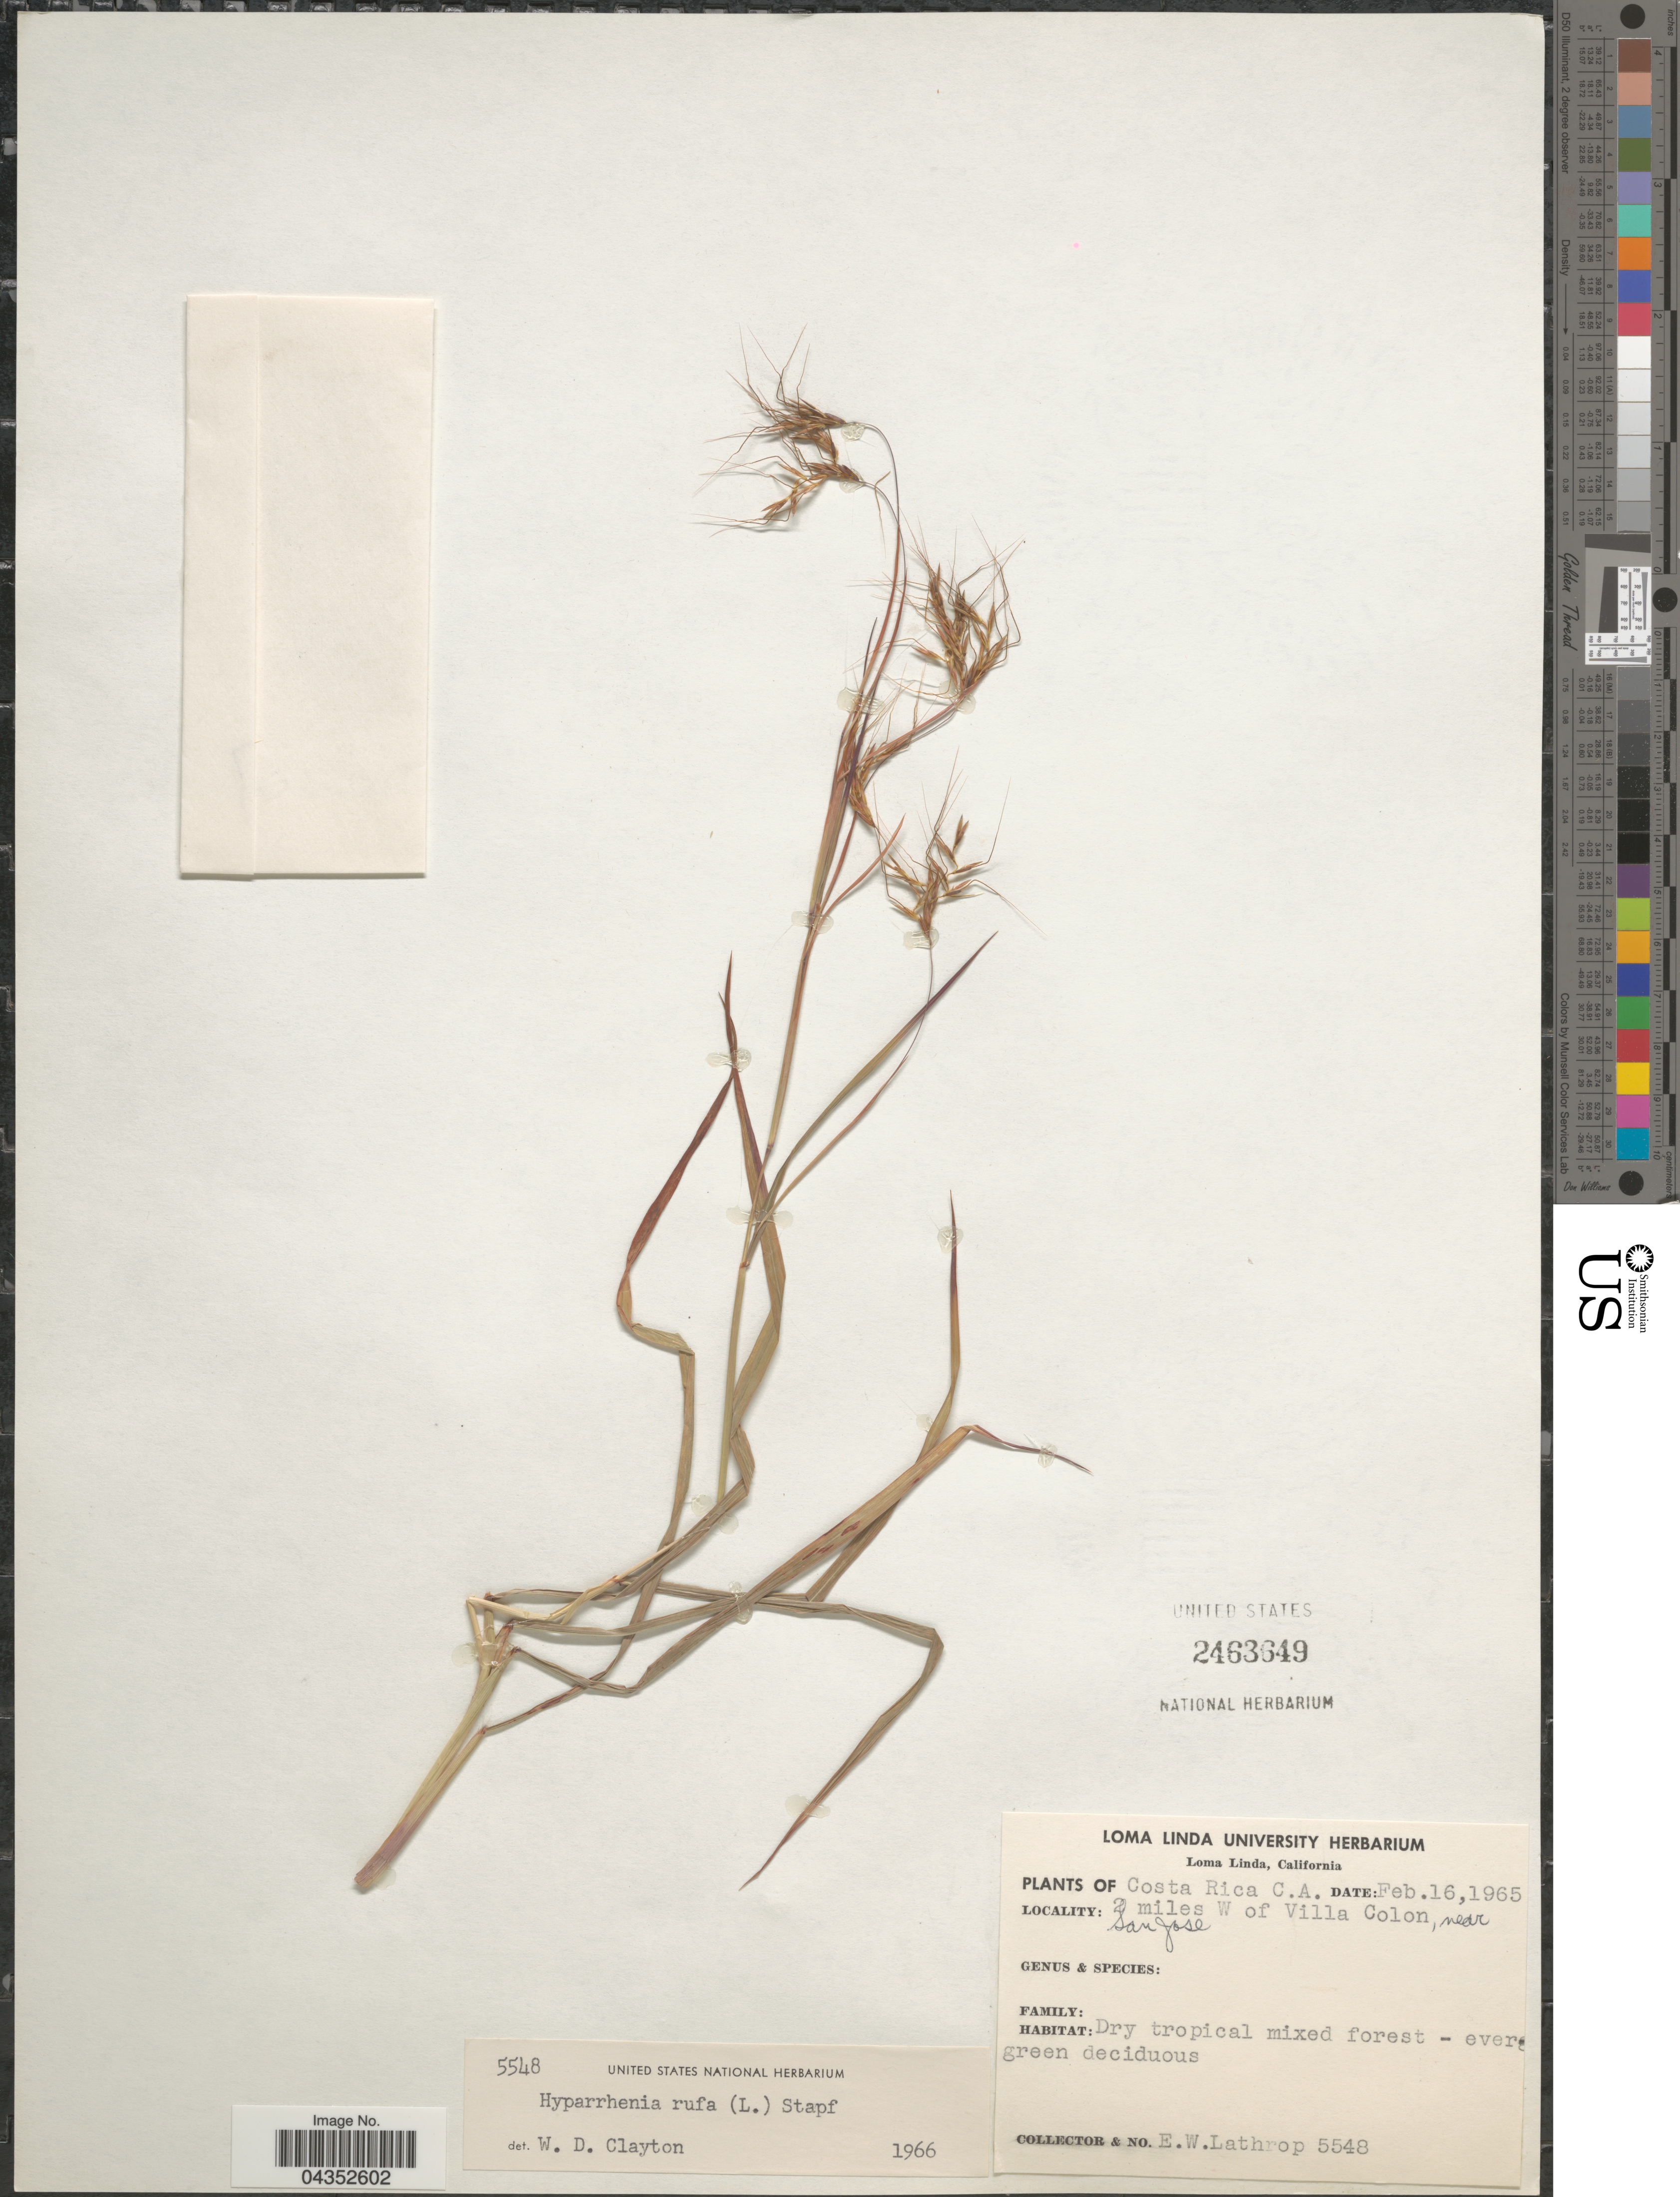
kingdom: Plantae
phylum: Tracheophyta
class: Liliopsida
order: Poales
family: Poaceae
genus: Hyparrhenia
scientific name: Hyparrhenia rufa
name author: (Nees) Stapf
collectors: E. W. Lathrop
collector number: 5548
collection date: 1965-02-16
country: Costa Rica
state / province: San José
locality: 2 miles W of Villa Colon, near San Jose.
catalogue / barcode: US 2463649